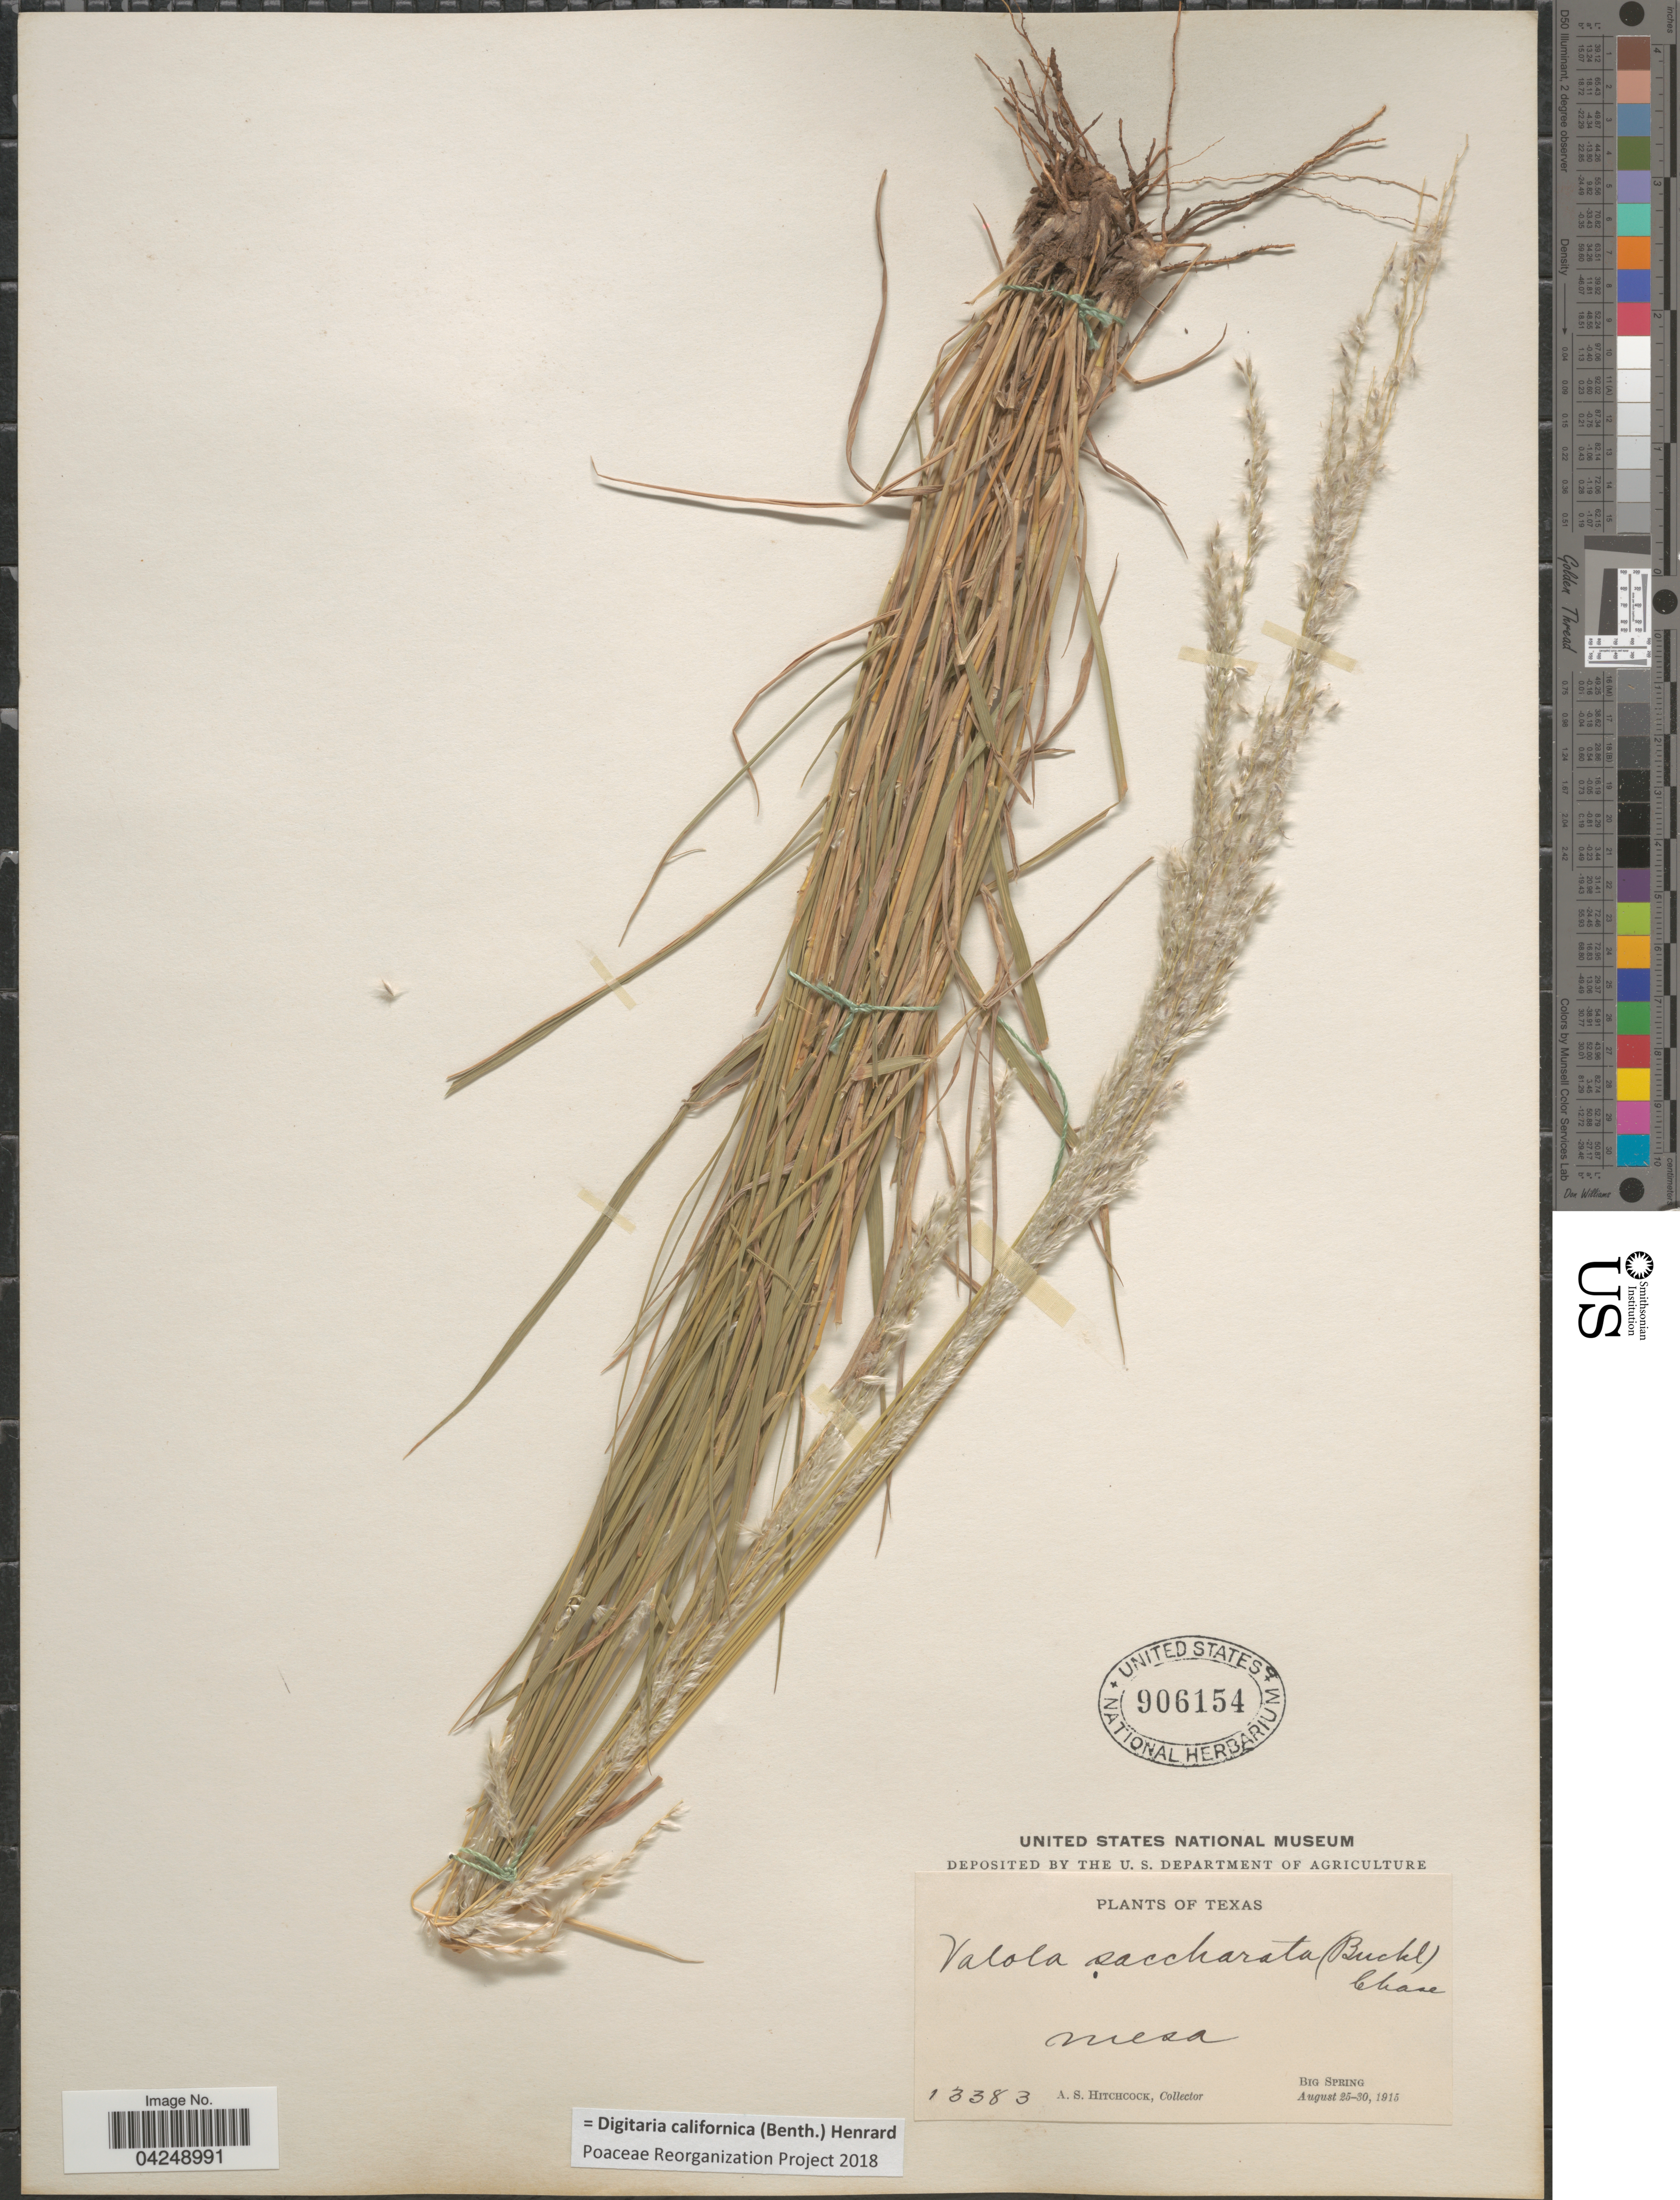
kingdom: Plantae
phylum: Tracheophyta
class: Liliopsida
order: Poales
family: Poaceae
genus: Digitaria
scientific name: Digitaria californica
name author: (Benth.) Henr.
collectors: A. S. Hitchcock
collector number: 13383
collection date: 1915-08-25/1915-08-30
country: United States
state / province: Texas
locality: Mesa. Big Spring.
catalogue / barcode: US 906154